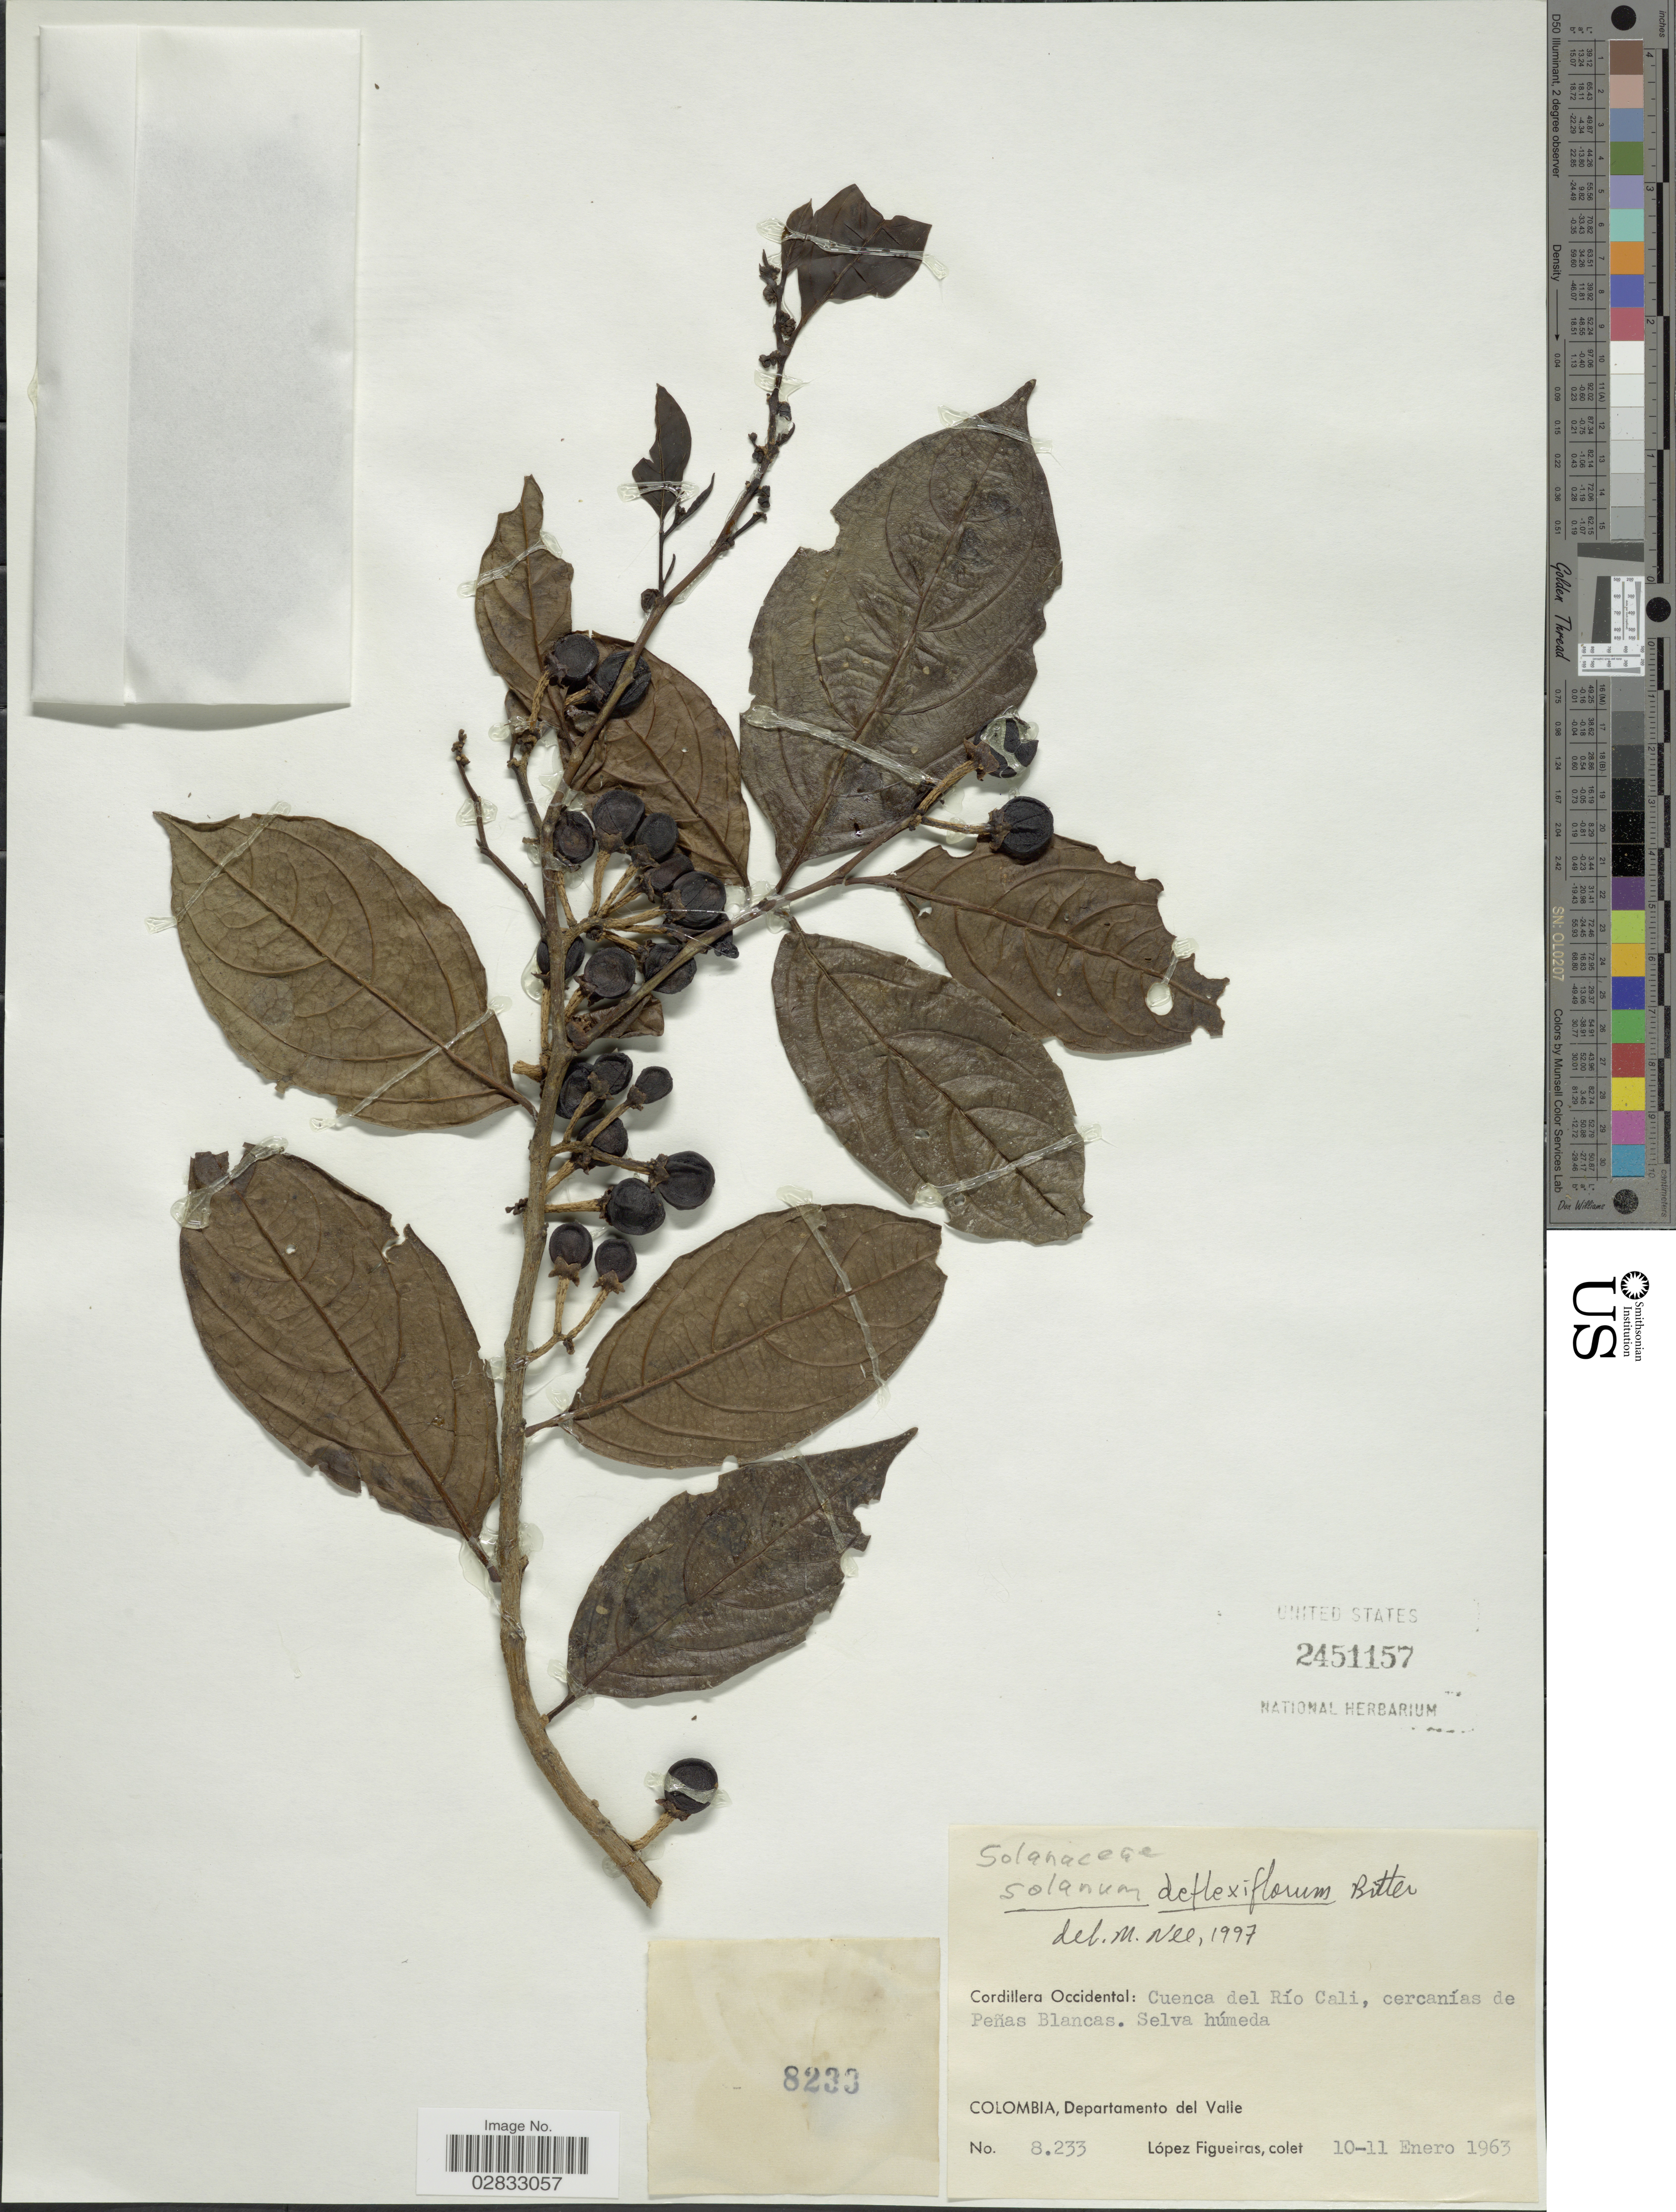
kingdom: Plantae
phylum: Tracheophyta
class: Magnoliopsida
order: Solanales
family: Solanaceae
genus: Solanum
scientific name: Solanum deflexiflorum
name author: Bitter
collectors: L. Figueiras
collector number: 8233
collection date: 1963-01-10/1963-01-11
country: Colombia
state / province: Valle del Cauca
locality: Cordillera Occidental: Cuenca del Río Cali, cercanias de Peñas Blancas. Departamento del Valle.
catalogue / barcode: US 2451157